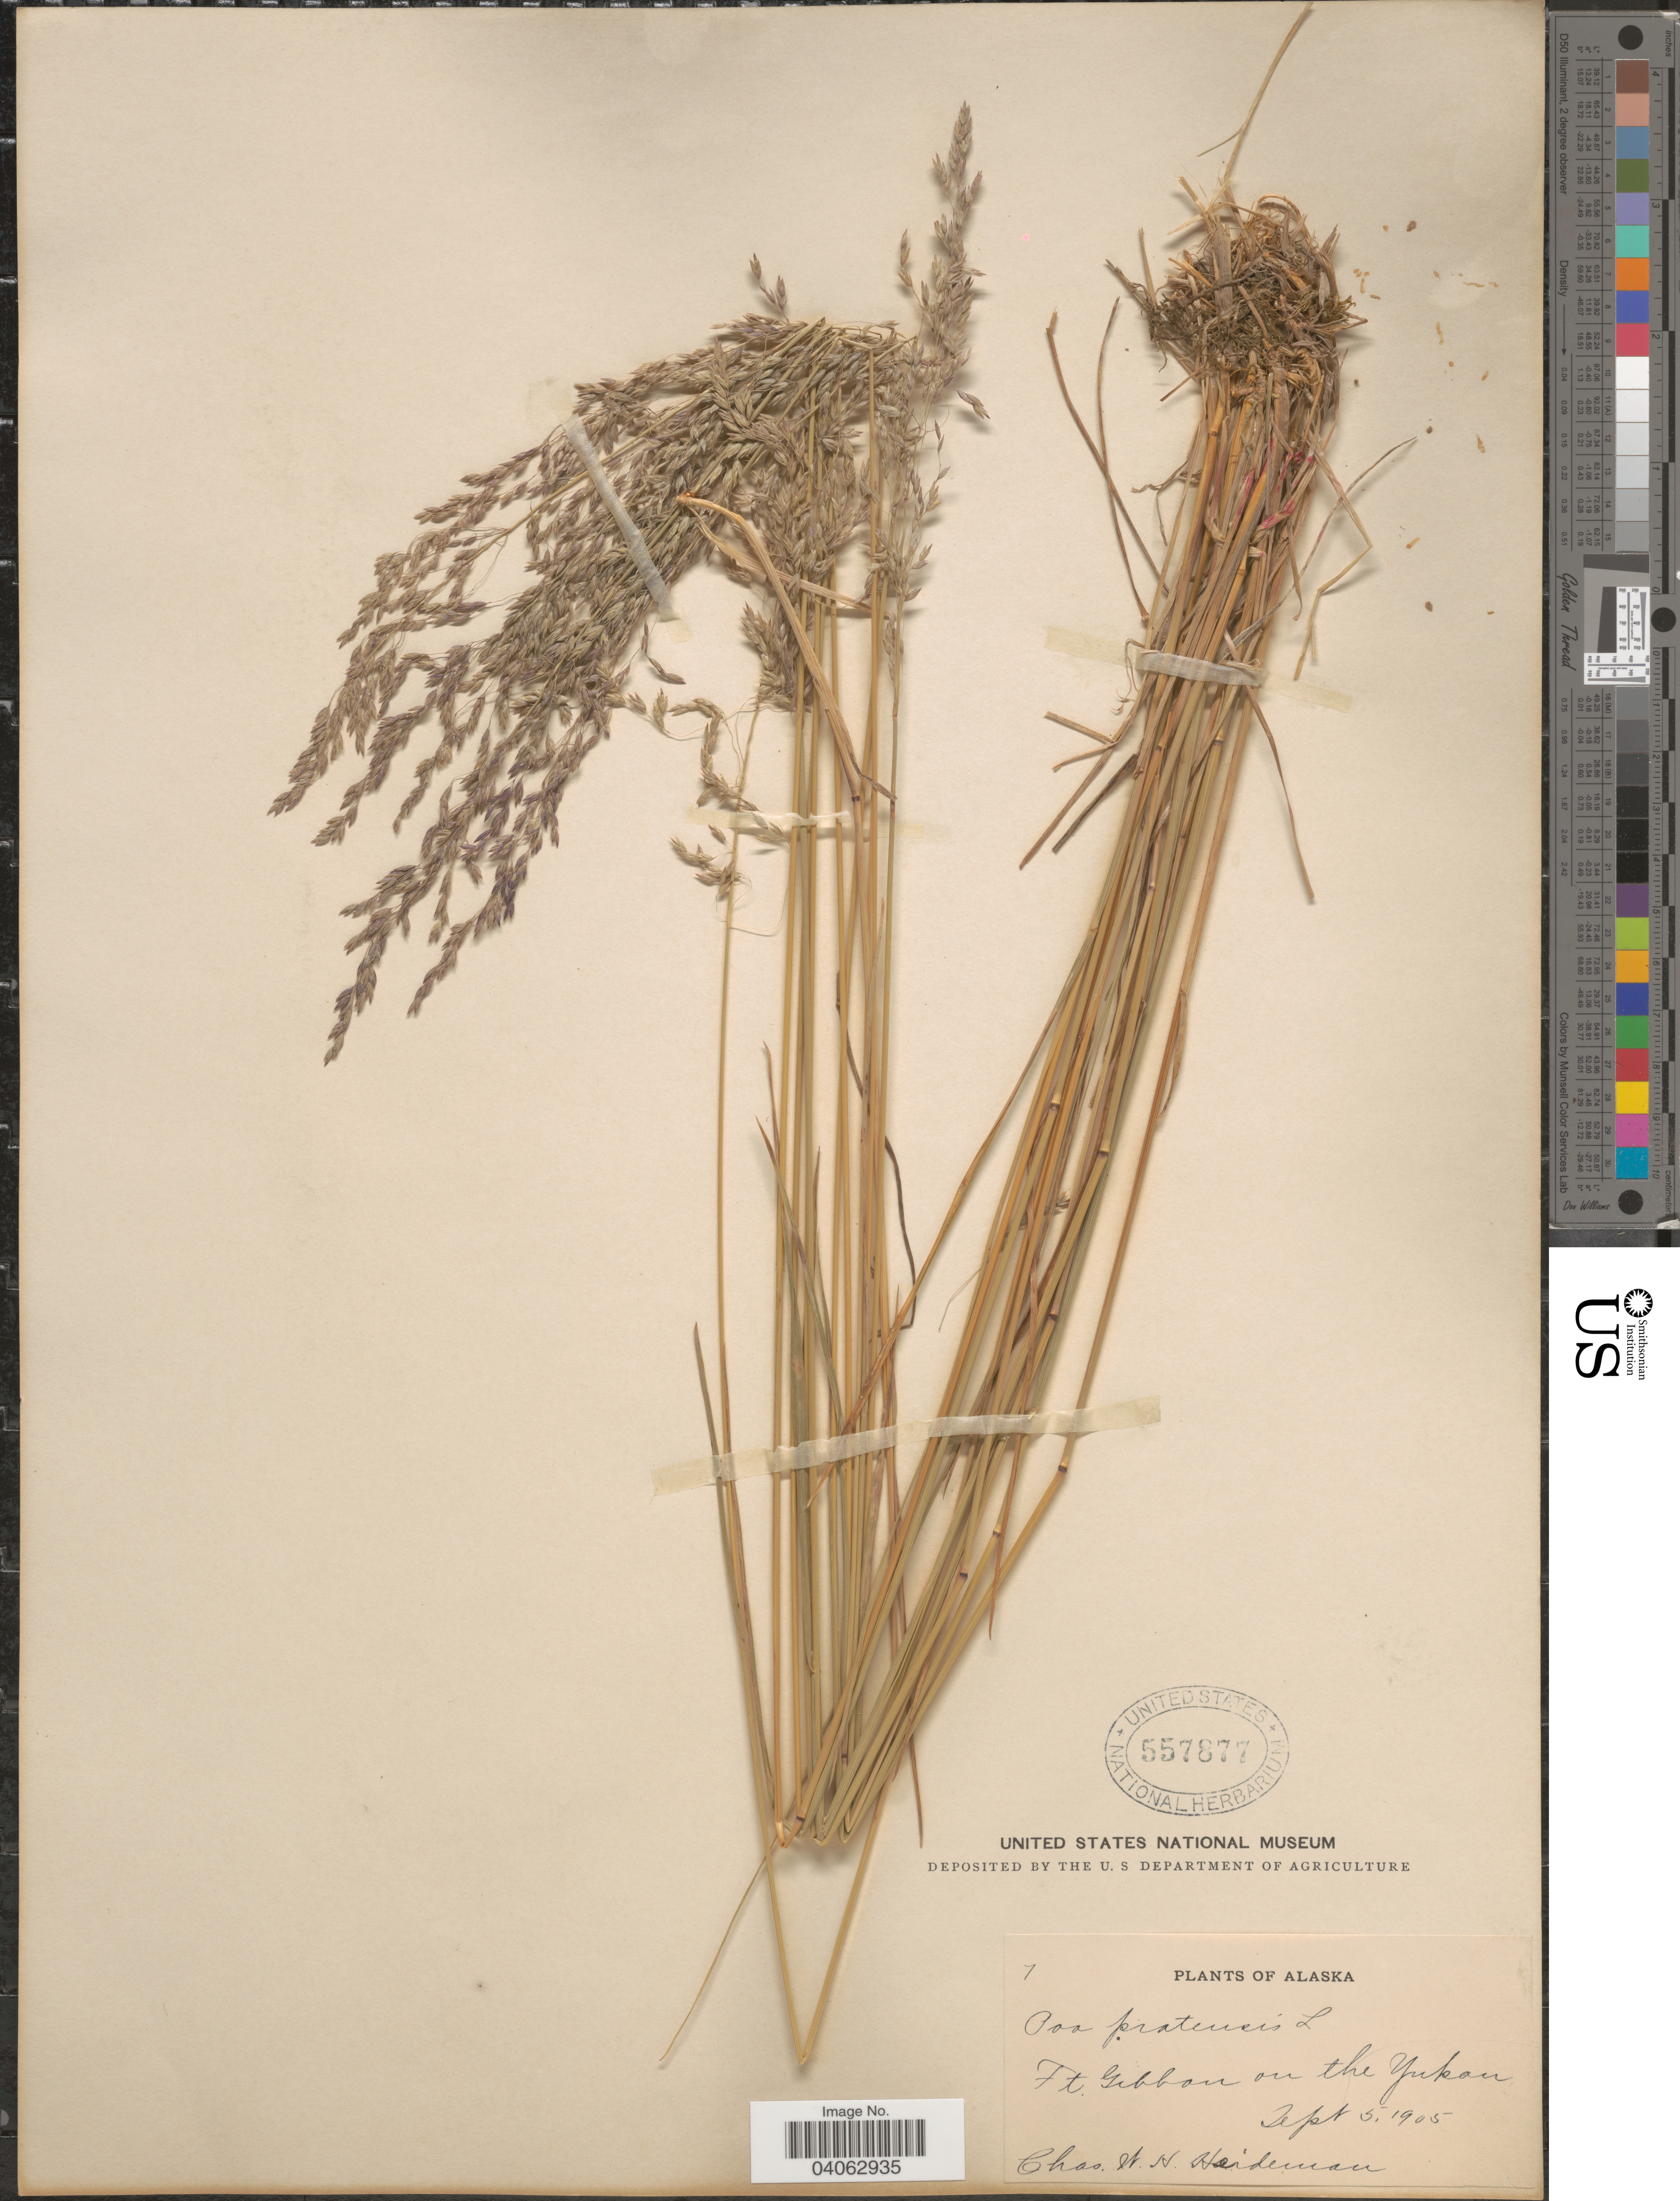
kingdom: Plantae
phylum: Tracheophyta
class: Liliopsida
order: Poales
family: Poaceae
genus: Poa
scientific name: Poa pratensis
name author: L.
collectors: C. Heideman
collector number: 7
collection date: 1905-09-05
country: United States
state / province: Alaska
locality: Ft. Gibbon, on the Yukon.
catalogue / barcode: US 557877